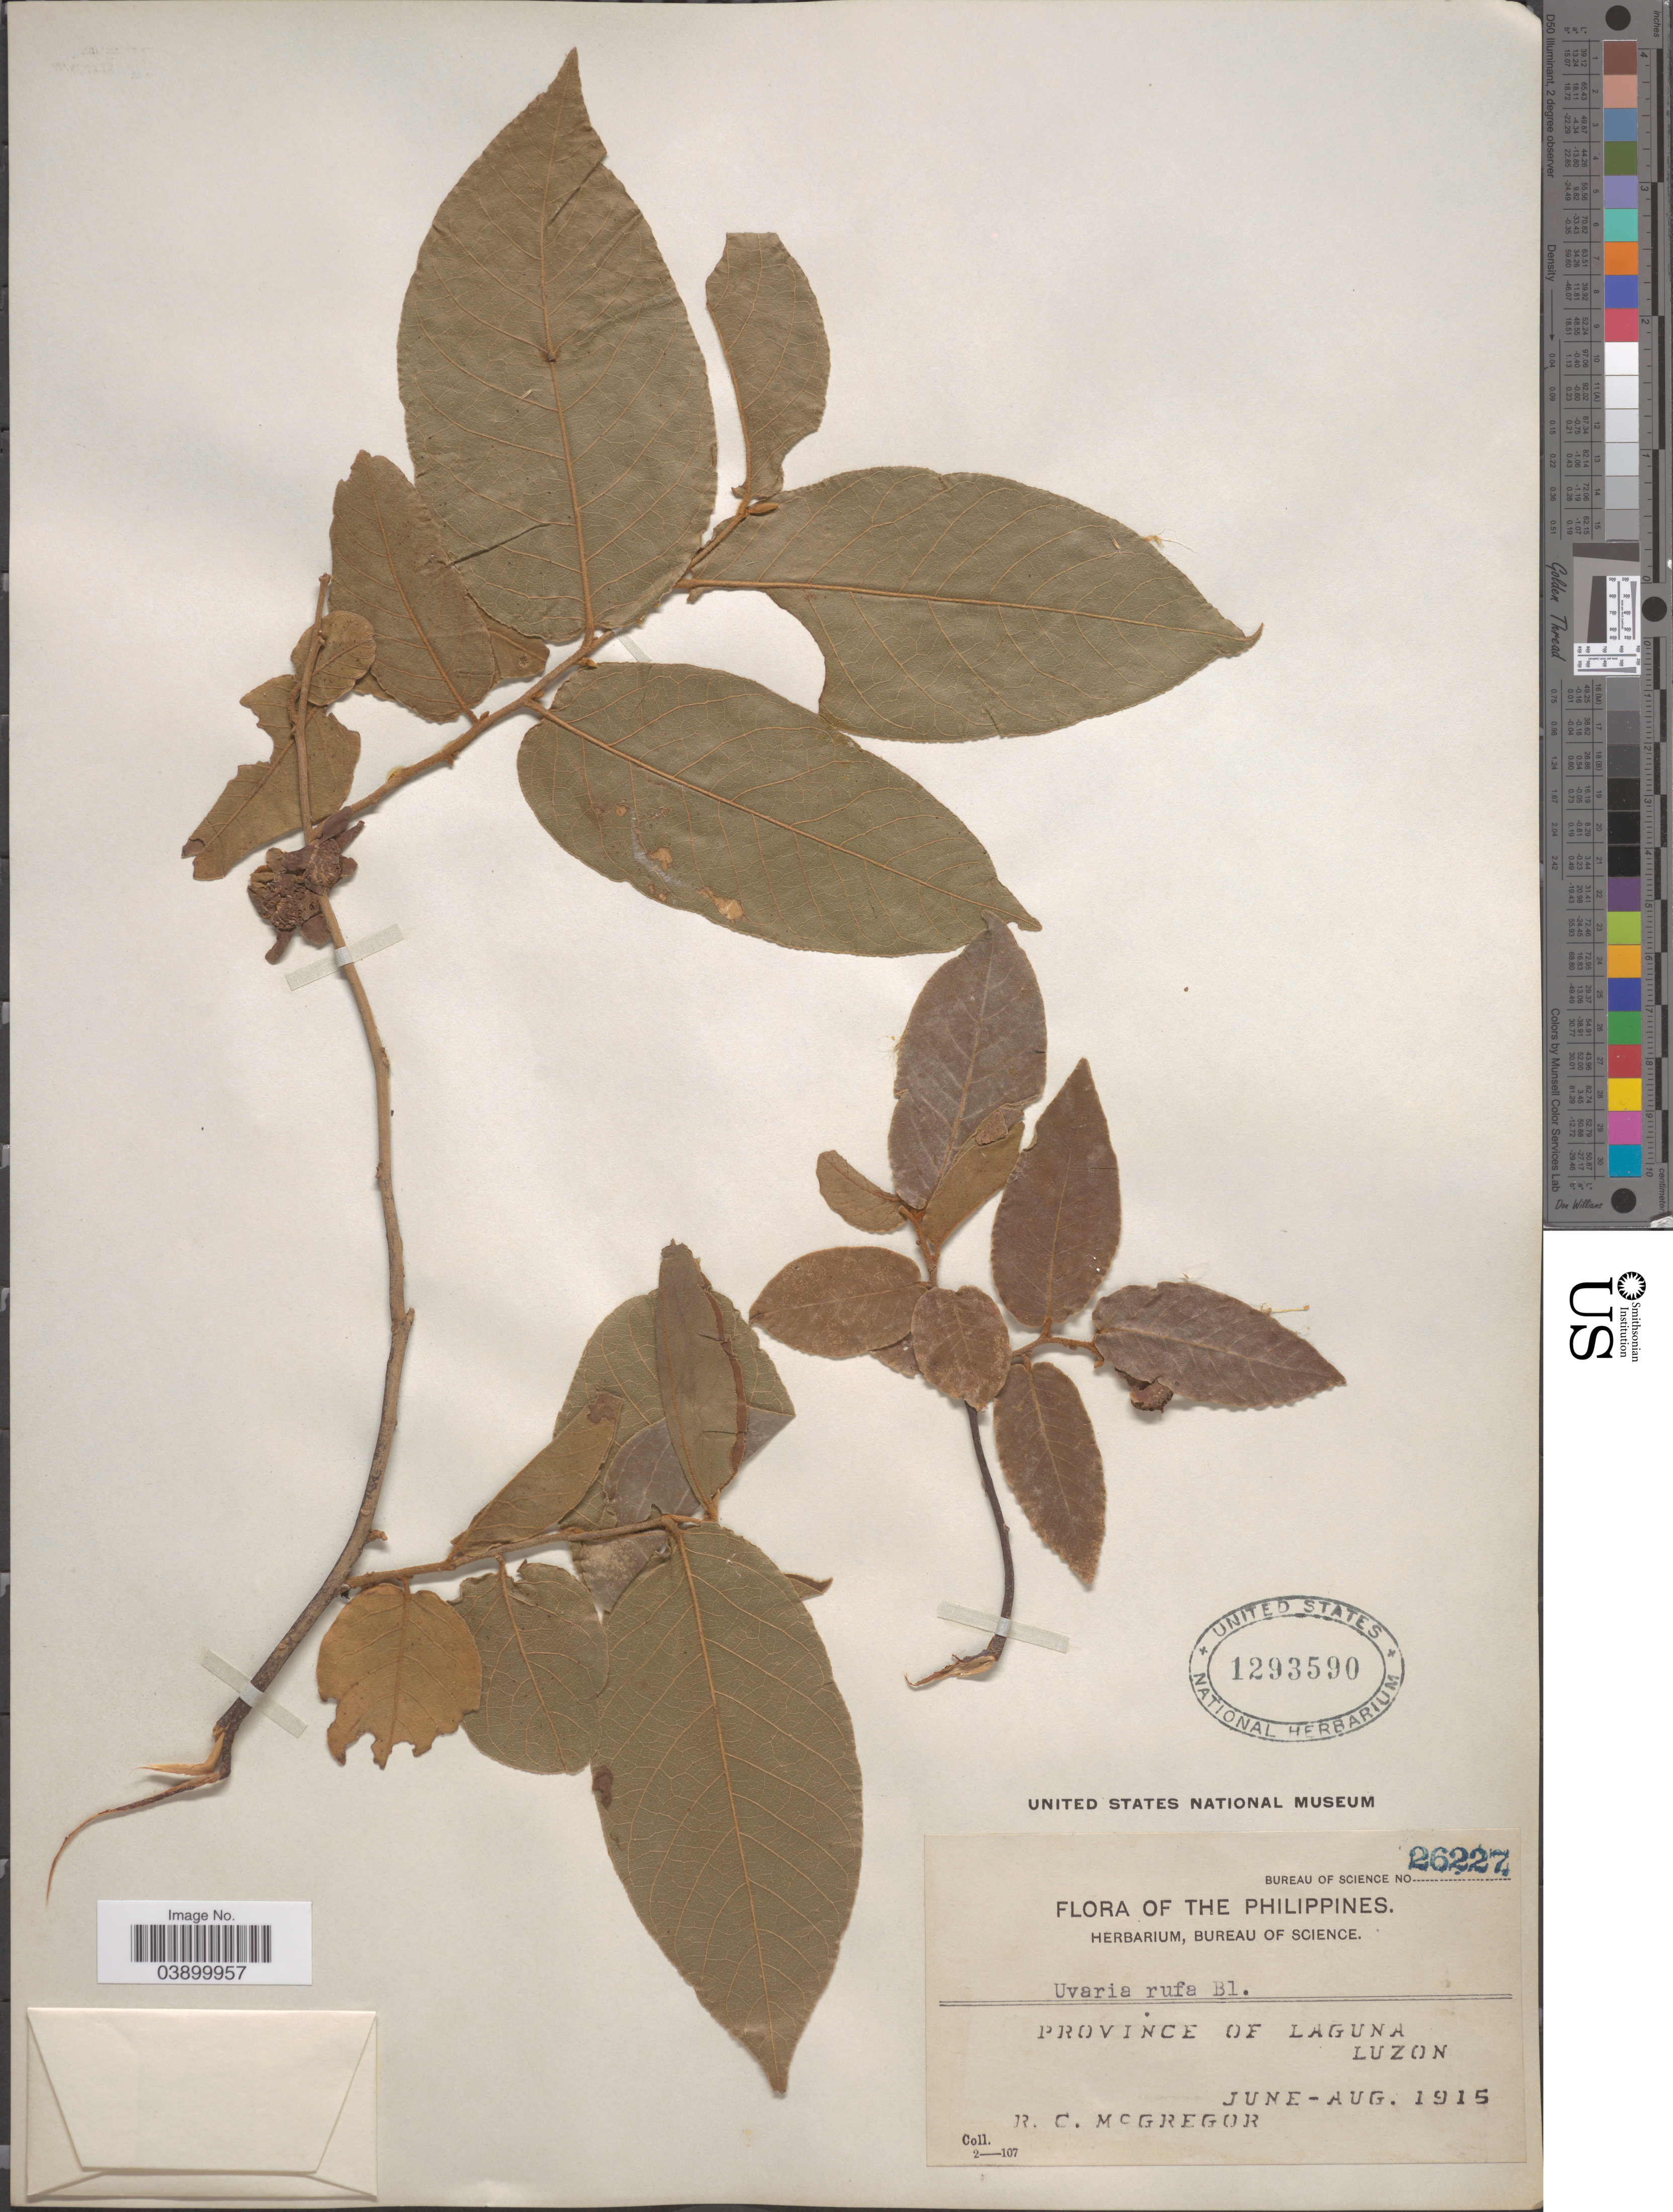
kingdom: Plantae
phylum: Tracheophyta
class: Magnoliopsida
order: Magnoliales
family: Annonaceae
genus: Uvaria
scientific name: Uvaria rufa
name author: Blume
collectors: R. C. McGregor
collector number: Bureau of Science 26227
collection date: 1915-06/1915-08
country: Philippines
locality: Province of Laguna. Luzon.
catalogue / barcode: US 1293590